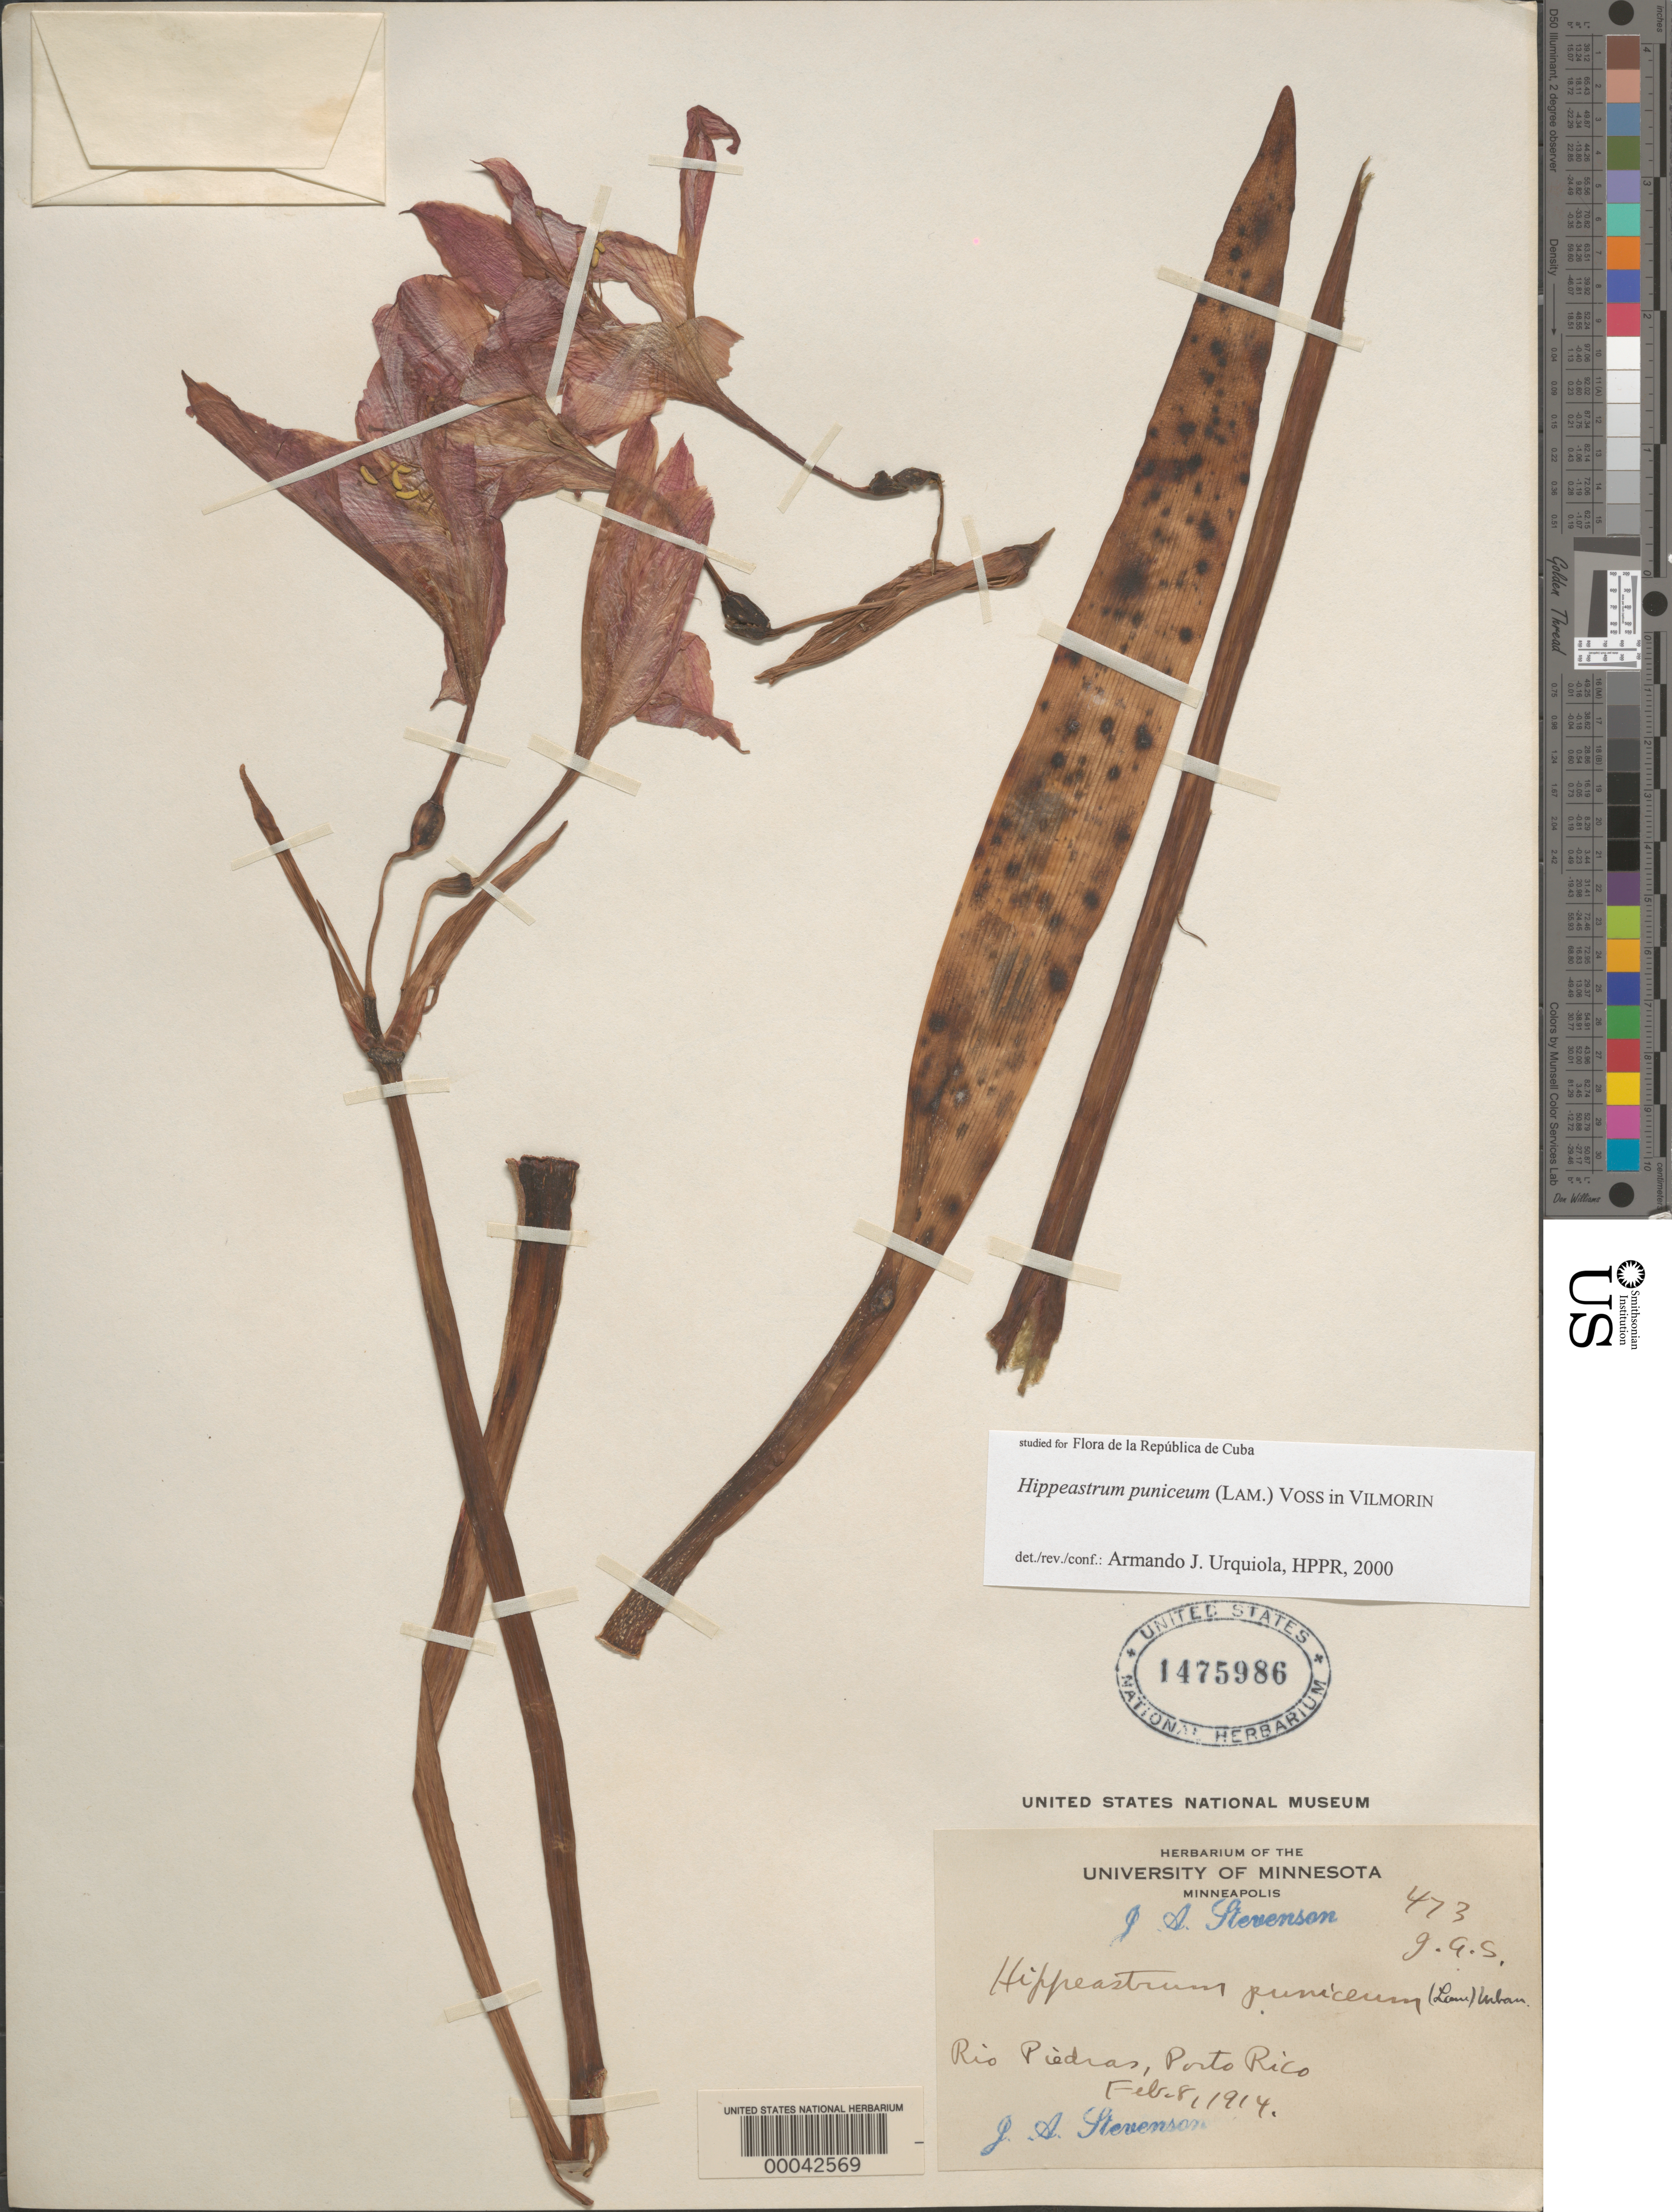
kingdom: Plantae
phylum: Tracheophyta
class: Liliopsida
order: Asparagales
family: Amaryllidaceae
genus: Hippeastrum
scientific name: Hippeastrum puniceum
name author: (Lam.) Voss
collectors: J. Stevenson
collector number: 473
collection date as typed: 08 Feb 1914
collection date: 1914-02-08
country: Puerto Rico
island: Greater Antilles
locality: Rio piedas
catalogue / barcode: US 1475986